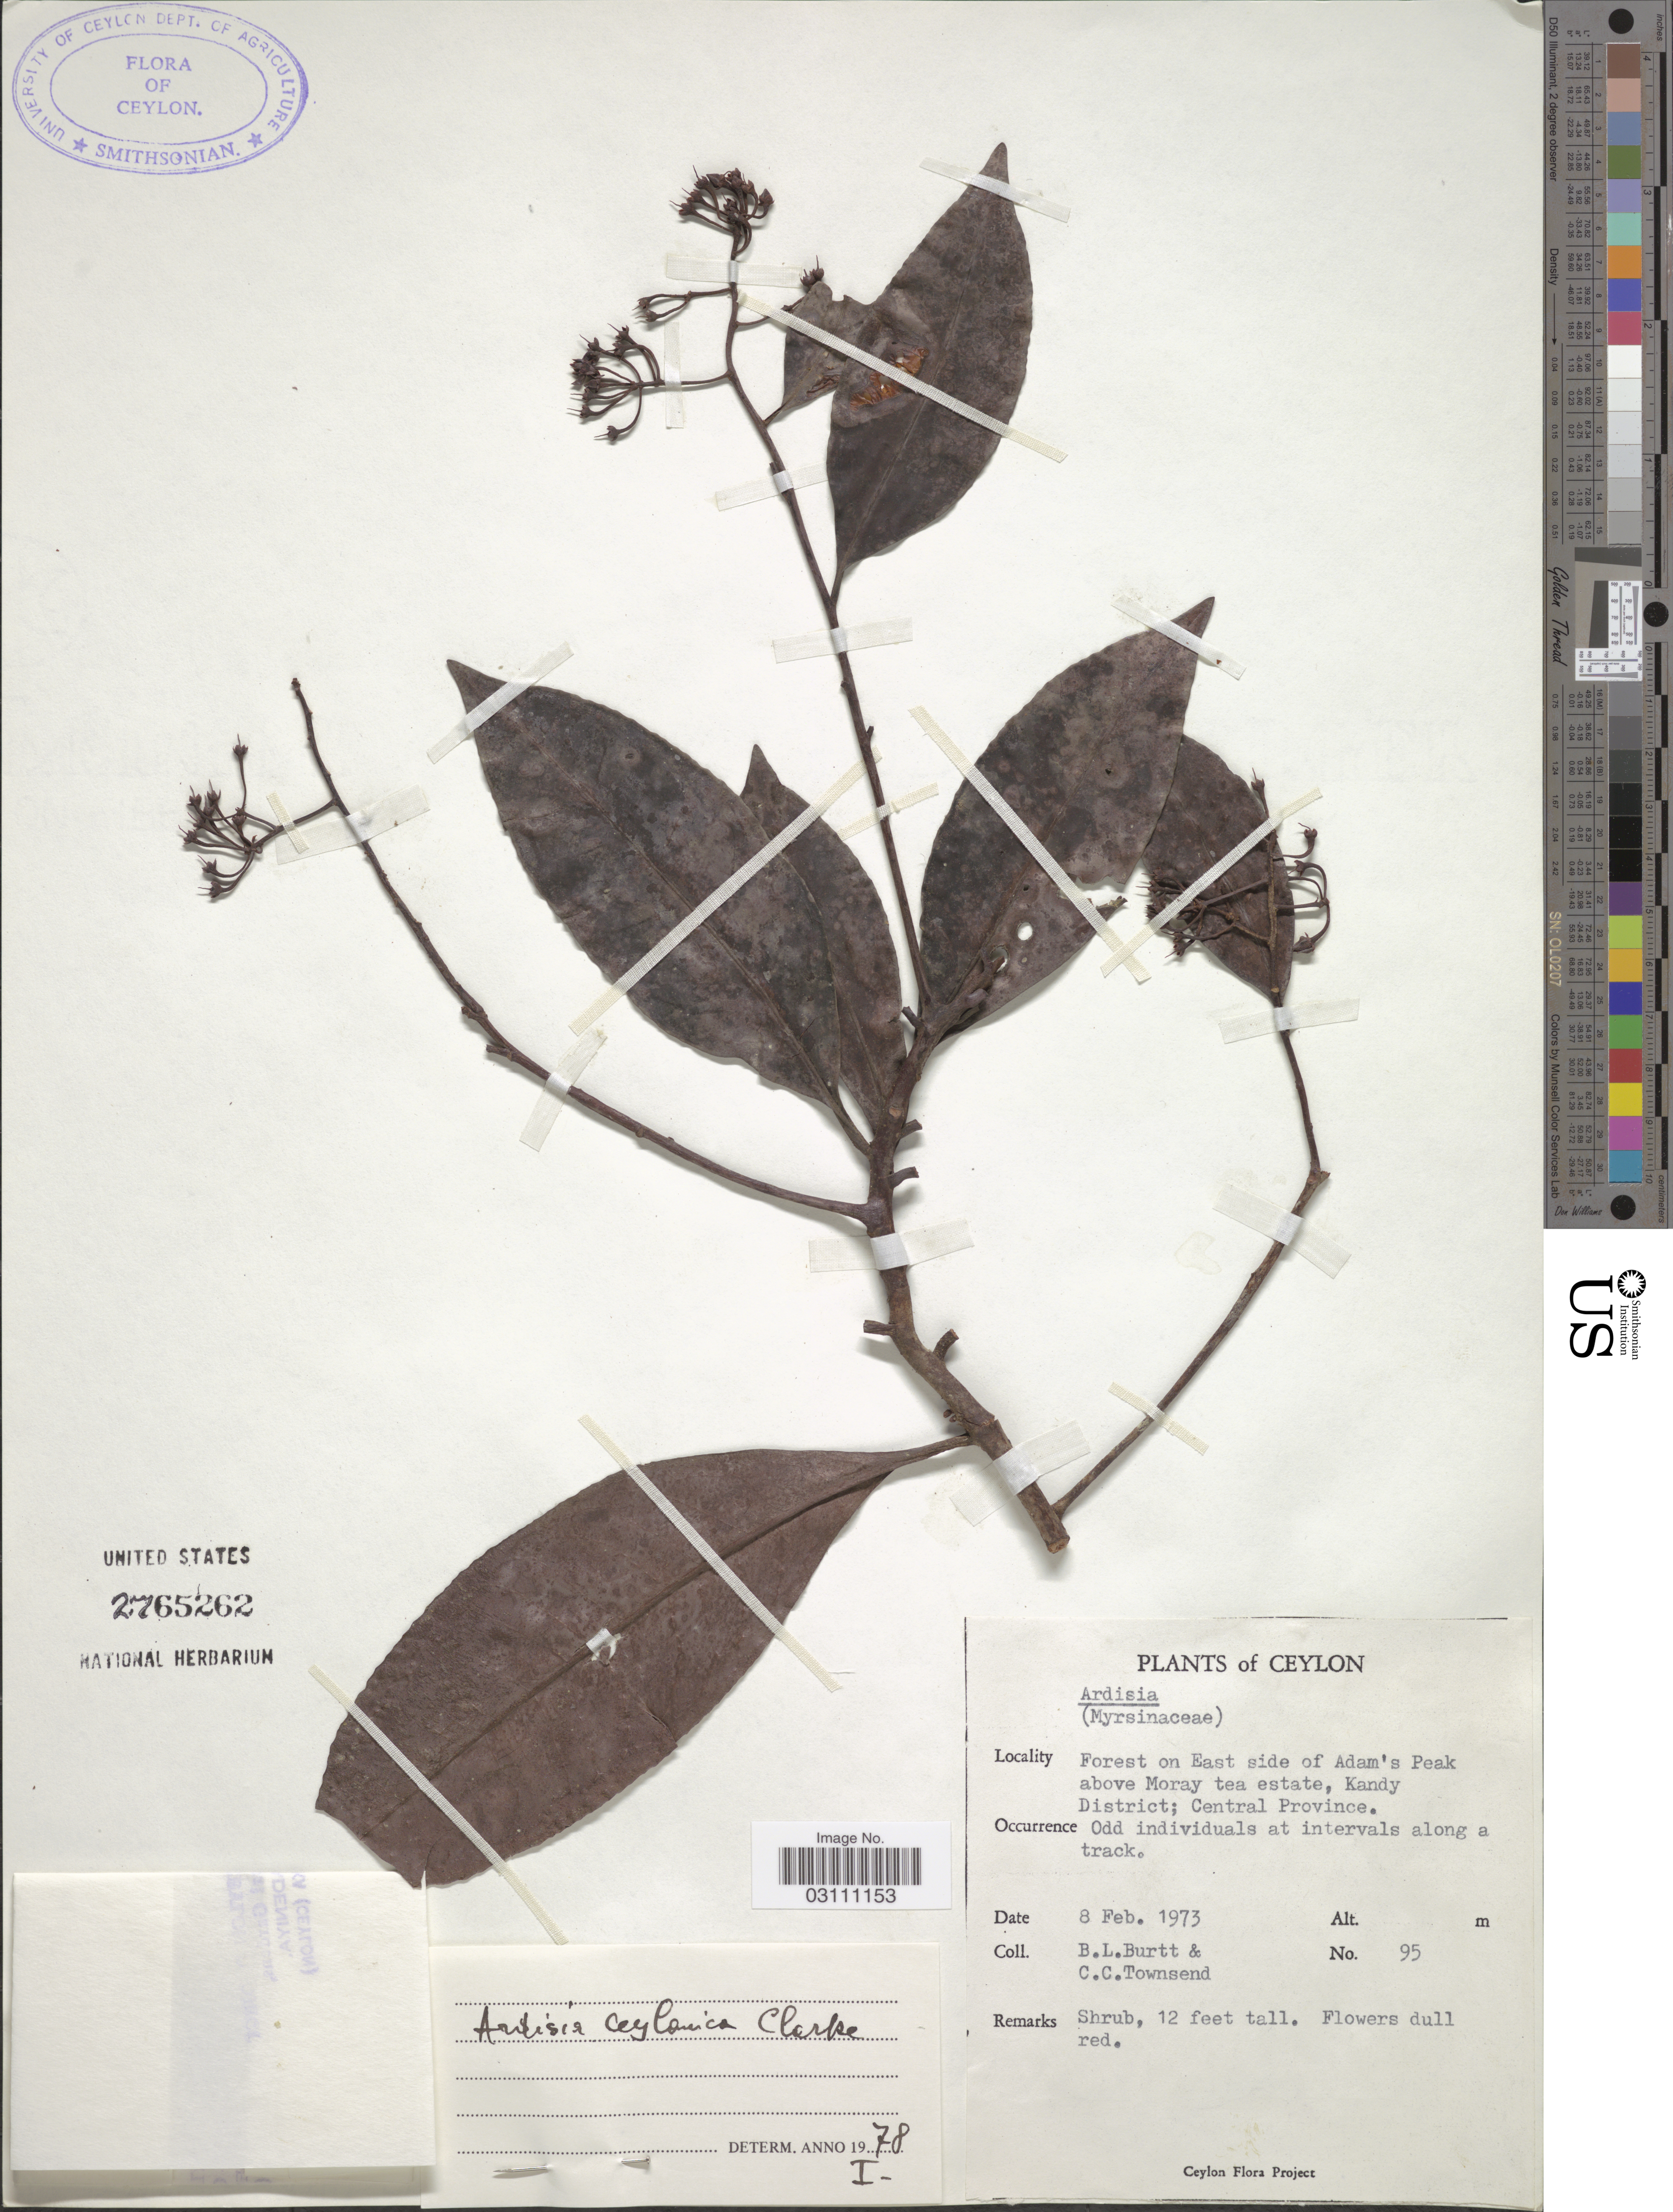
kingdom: Plantae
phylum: Tracheophyta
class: Magnoliopsida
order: Ericales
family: Primulaceae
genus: Ardisia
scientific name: Ardisia zeylanica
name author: C.B. Clarke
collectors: B. L. Burtt & C. C. Townsend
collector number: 95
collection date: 1973-02-08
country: Sri Lanka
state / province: Central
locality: Ceylon. Forest on East side of Adam's Peak above Moray tea estate, Kandy District.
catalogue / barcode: US 2765262